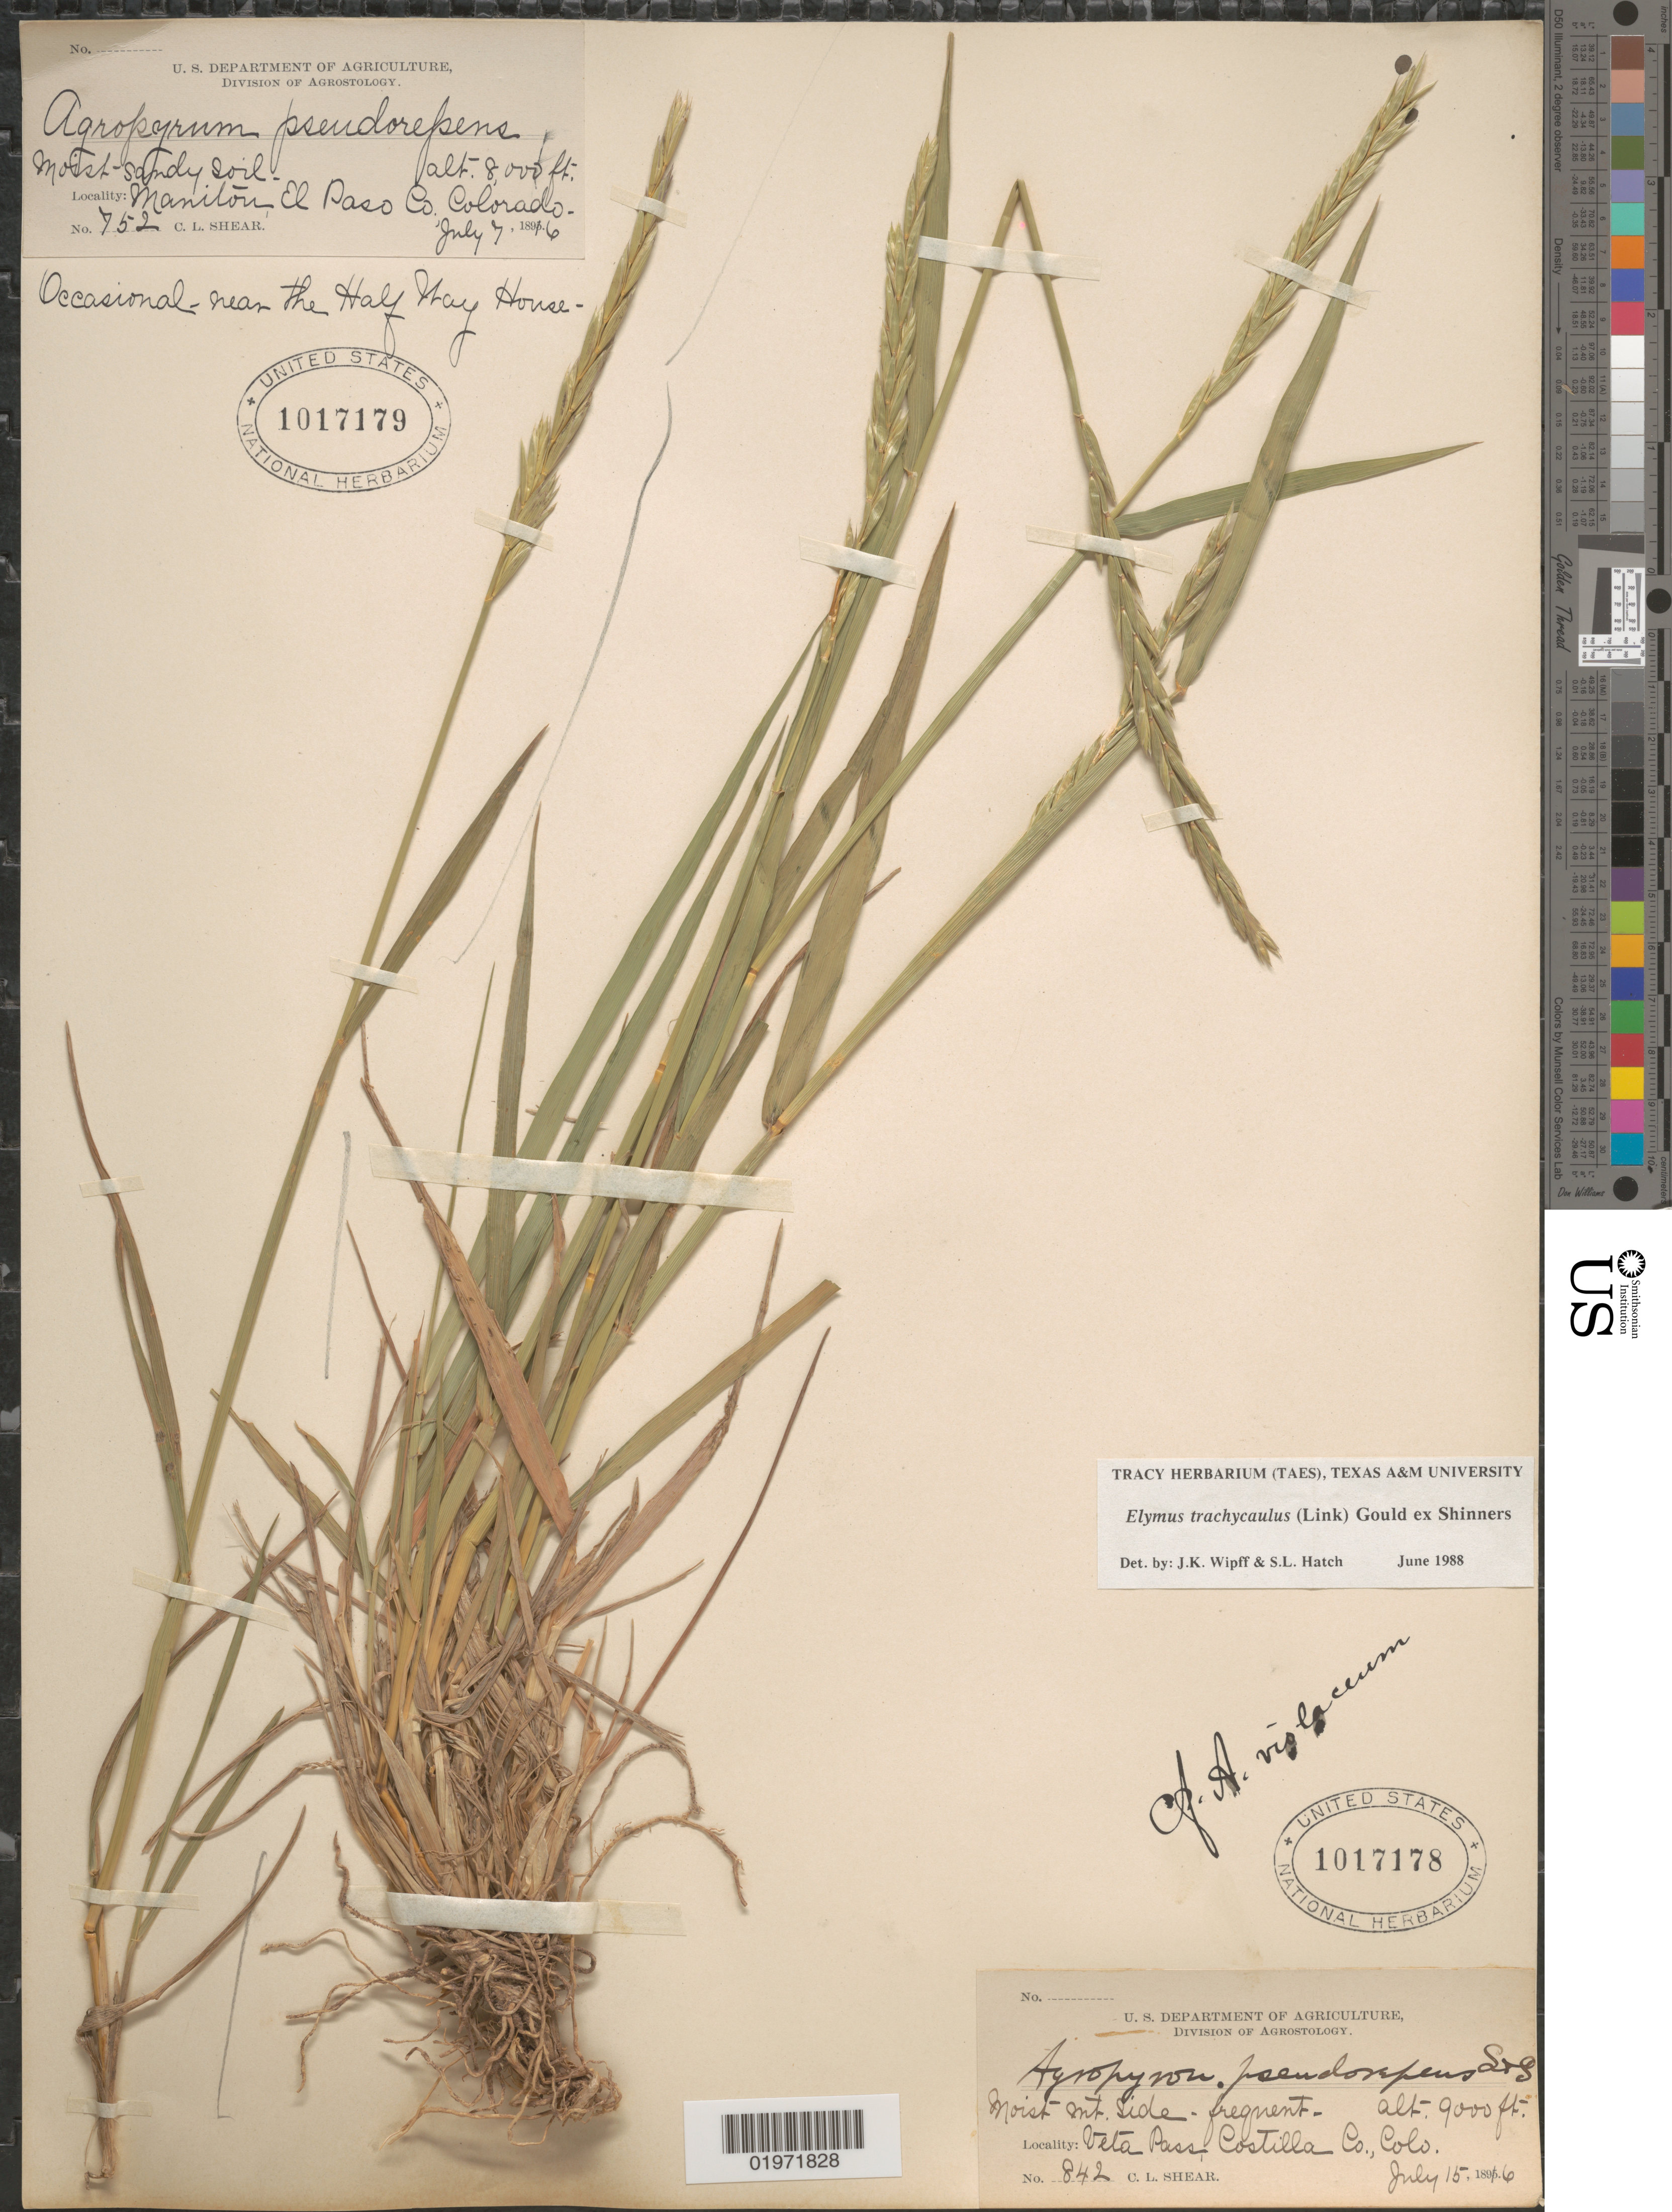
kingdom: Plantae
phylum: Tracheophyta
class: Liliopsida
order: Poales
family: Poaceae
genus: Elymus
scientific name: Elymus trachycaulus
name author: (Link) Gould ex Shinners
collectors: C. L. Shear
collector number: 842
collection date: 1896-07-15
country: United States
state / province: Colorado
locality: Veta Pass, Costilla Co.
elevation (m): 2743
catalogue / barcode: US 1017178